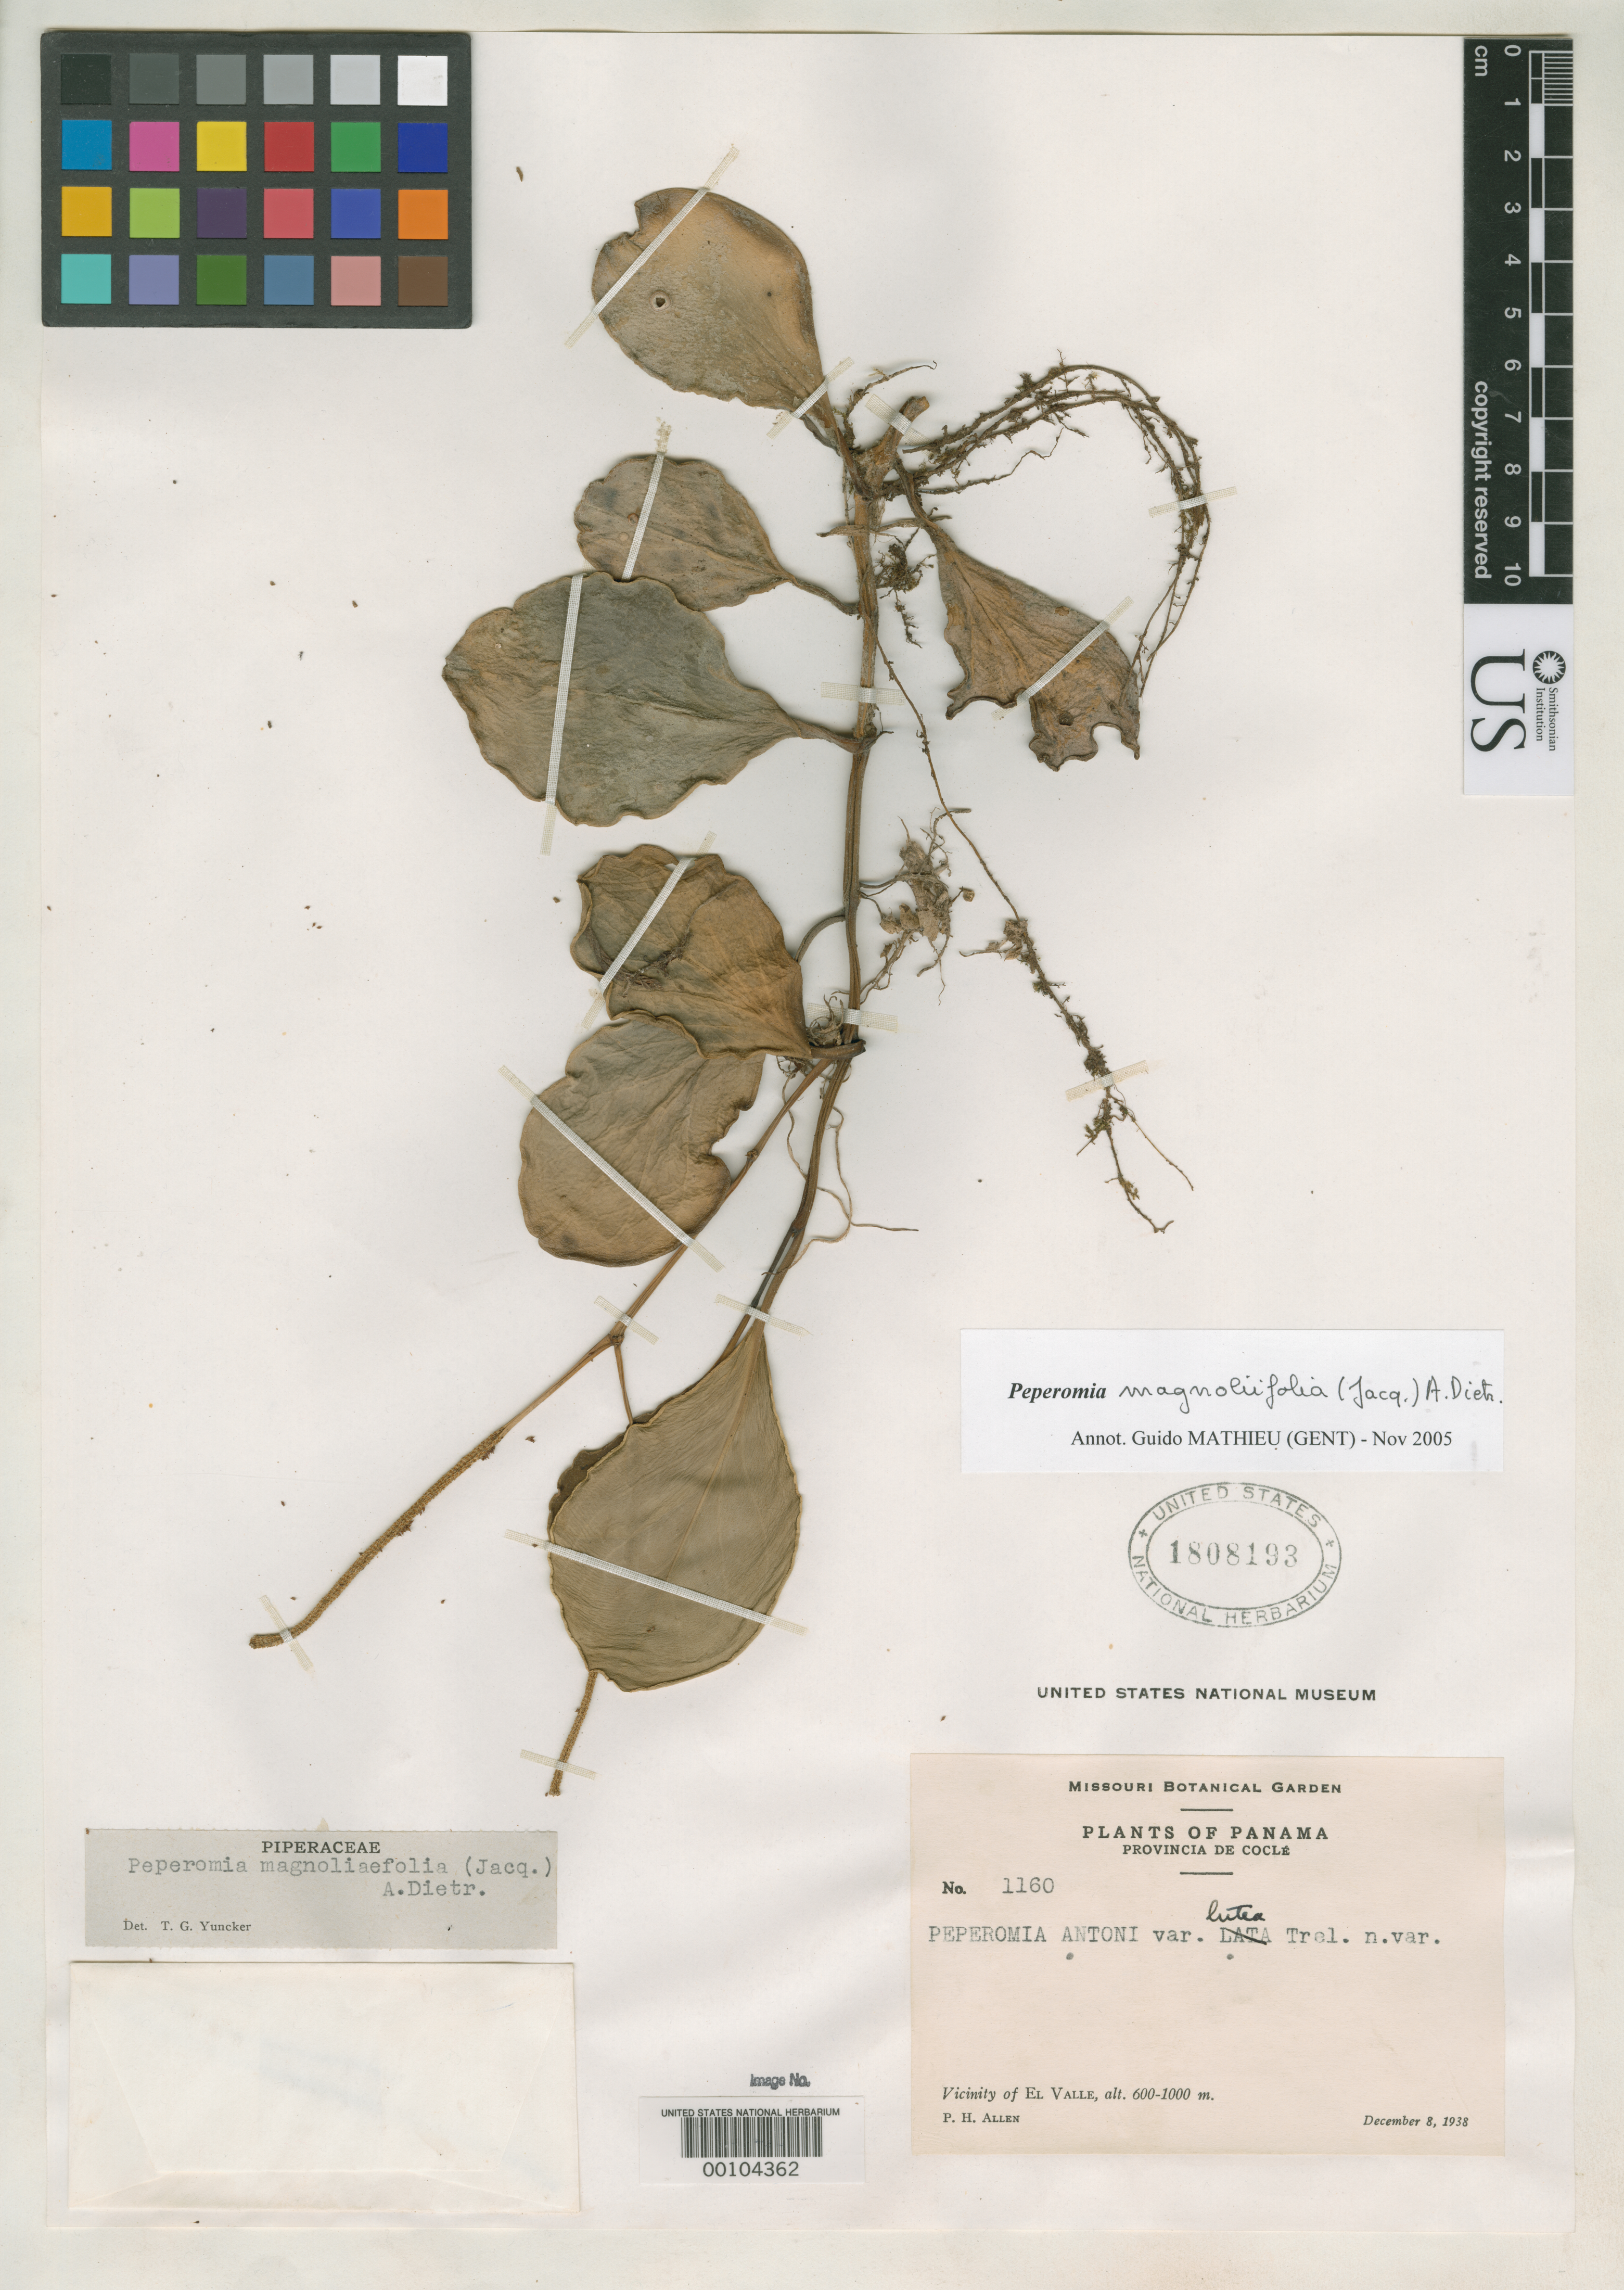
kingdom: Plantae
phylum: Tracheophyta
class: Magnoliopsida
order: Piperales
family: Piperaceae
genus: Peperomia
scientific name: Peperomia antoni f. lutea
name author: Trel. in Woodson & Schery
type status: Isotype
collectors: P. H. Allen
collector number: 1160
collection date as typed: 08 Dec 1938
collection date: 1938-12-08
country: Panama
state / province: Coclé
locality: El Valle vicinity.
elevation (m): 600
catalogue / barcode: US 1808193